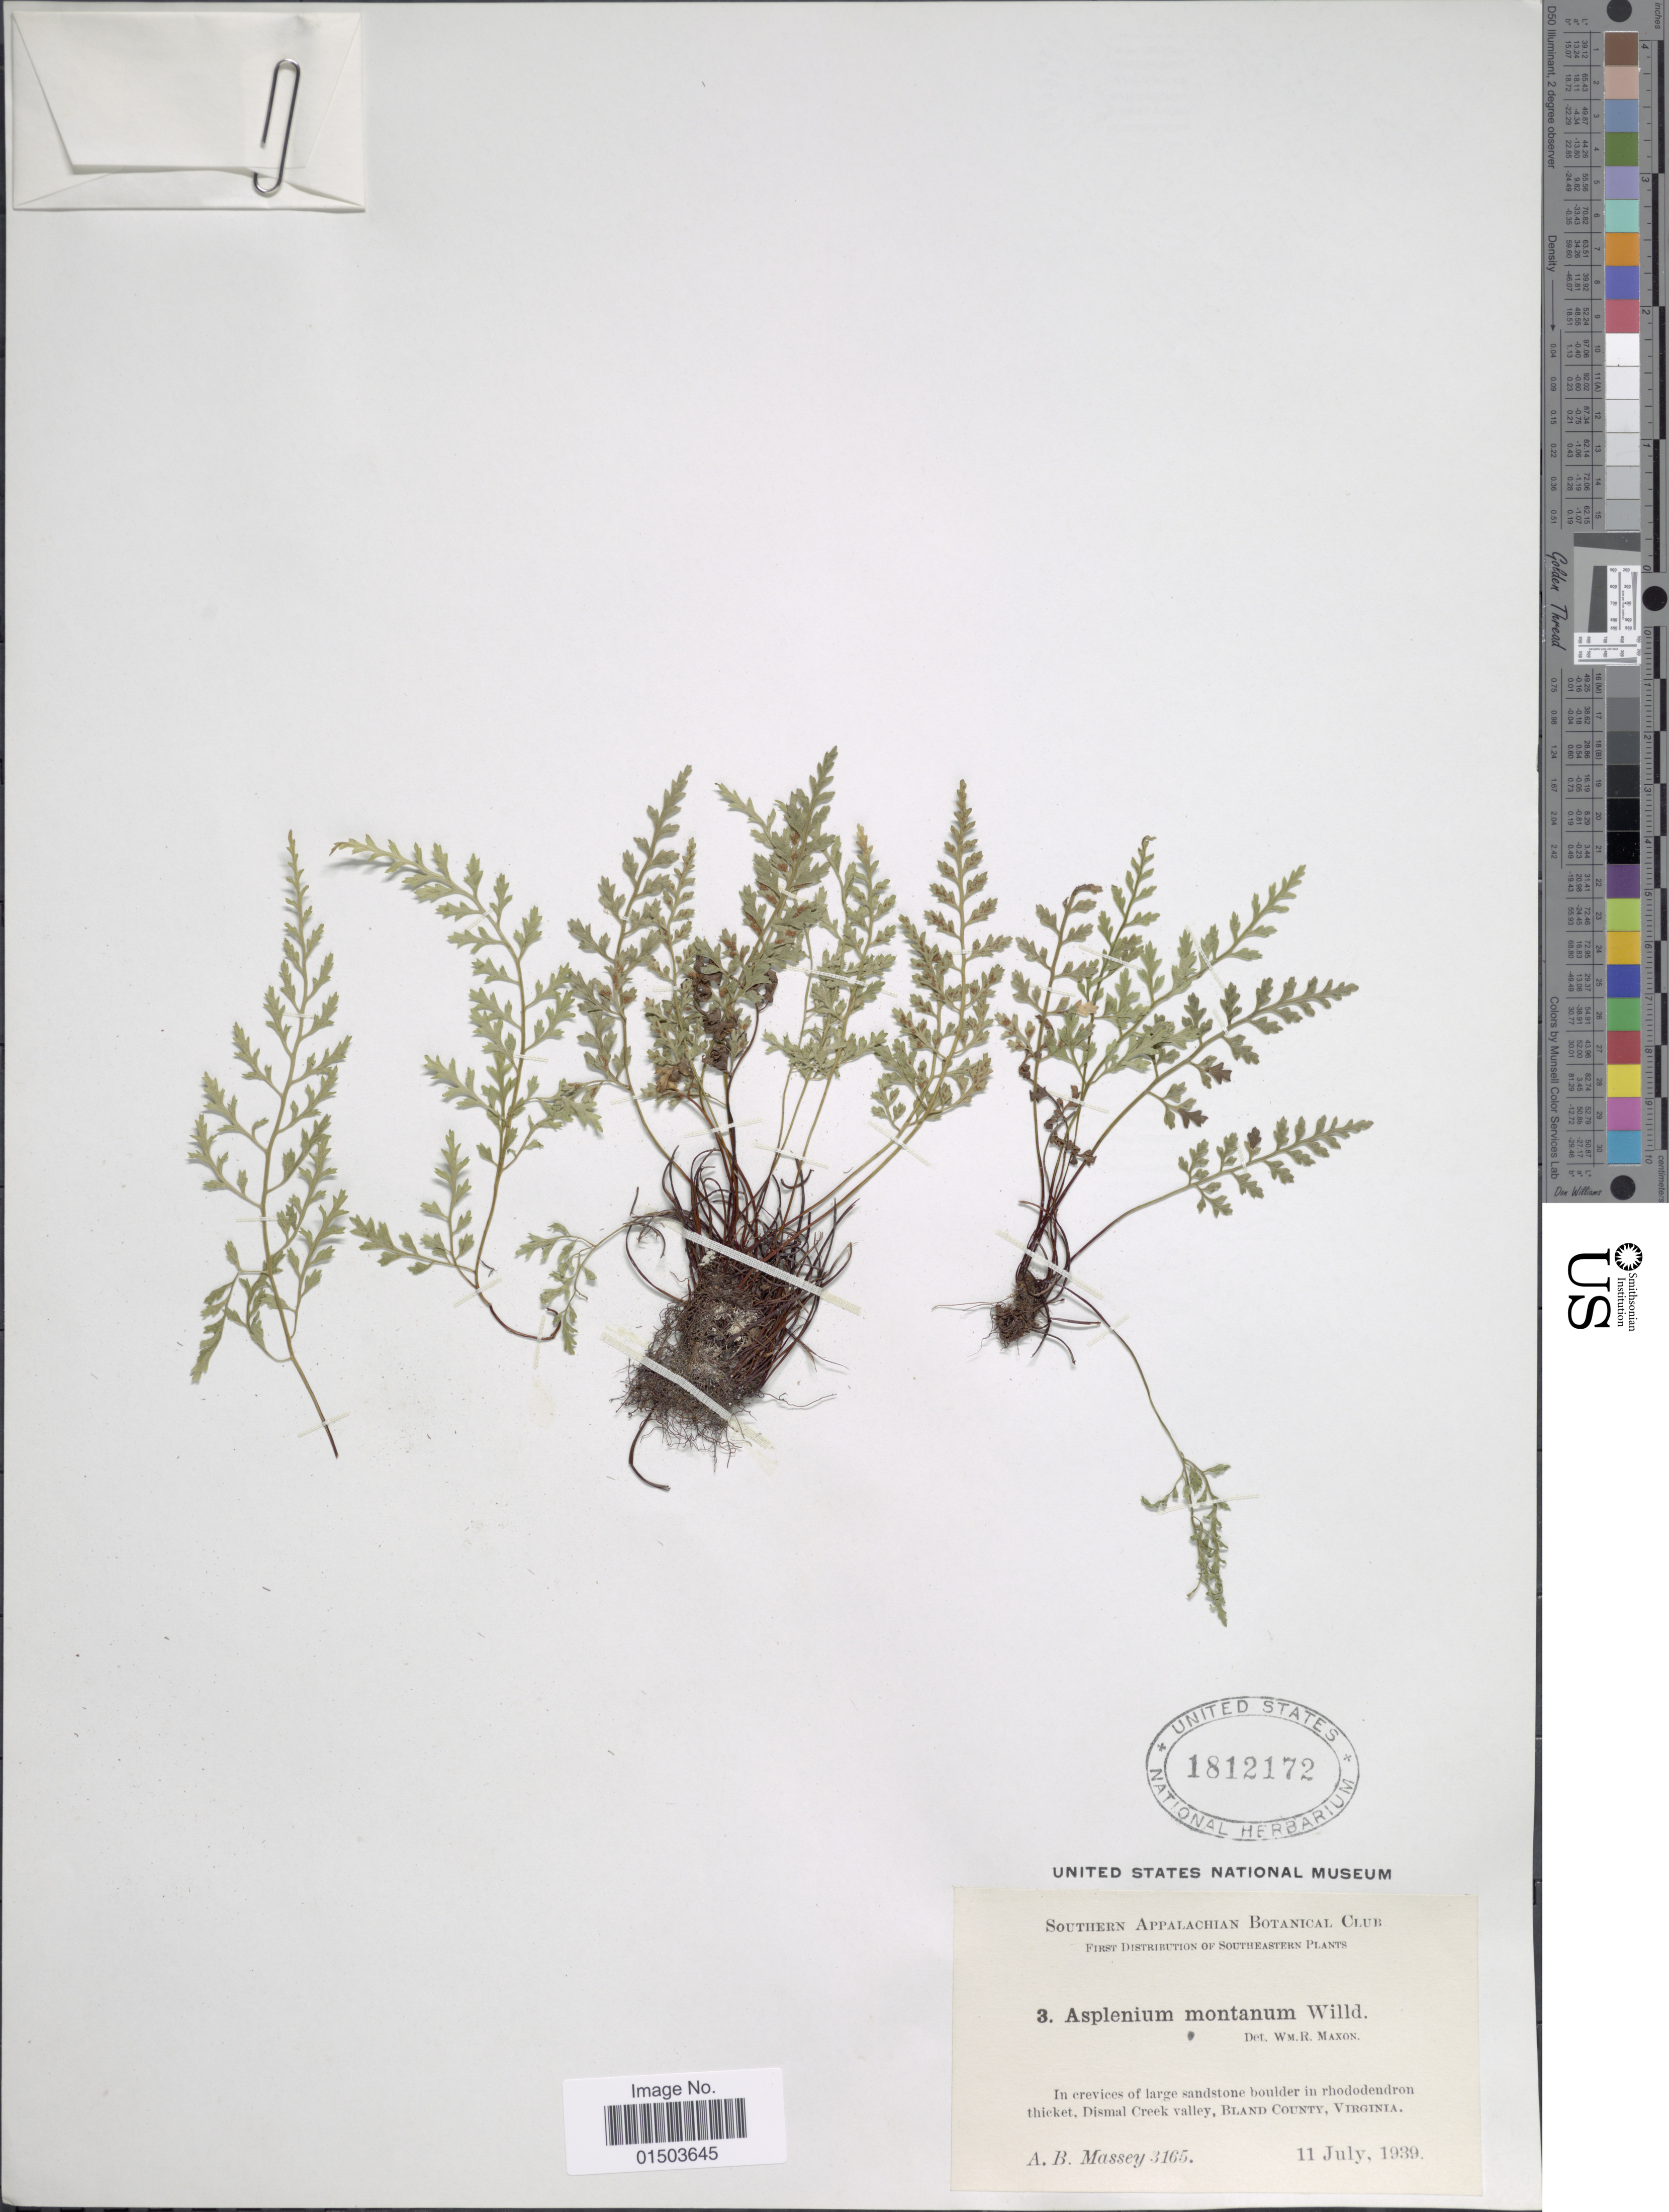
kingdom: Plantae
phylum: Tracheophyta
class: Polypodiopsida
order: Polypodiales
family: Aspleniaceae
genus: Asplenium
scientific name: Asplenium montanum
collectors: A. Massey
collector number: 3165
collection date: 1939-07-11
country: United States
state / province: Virginia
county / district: Bland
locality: Dismal Creek valley, Bland County, Virginia.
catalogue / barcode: US 1812172